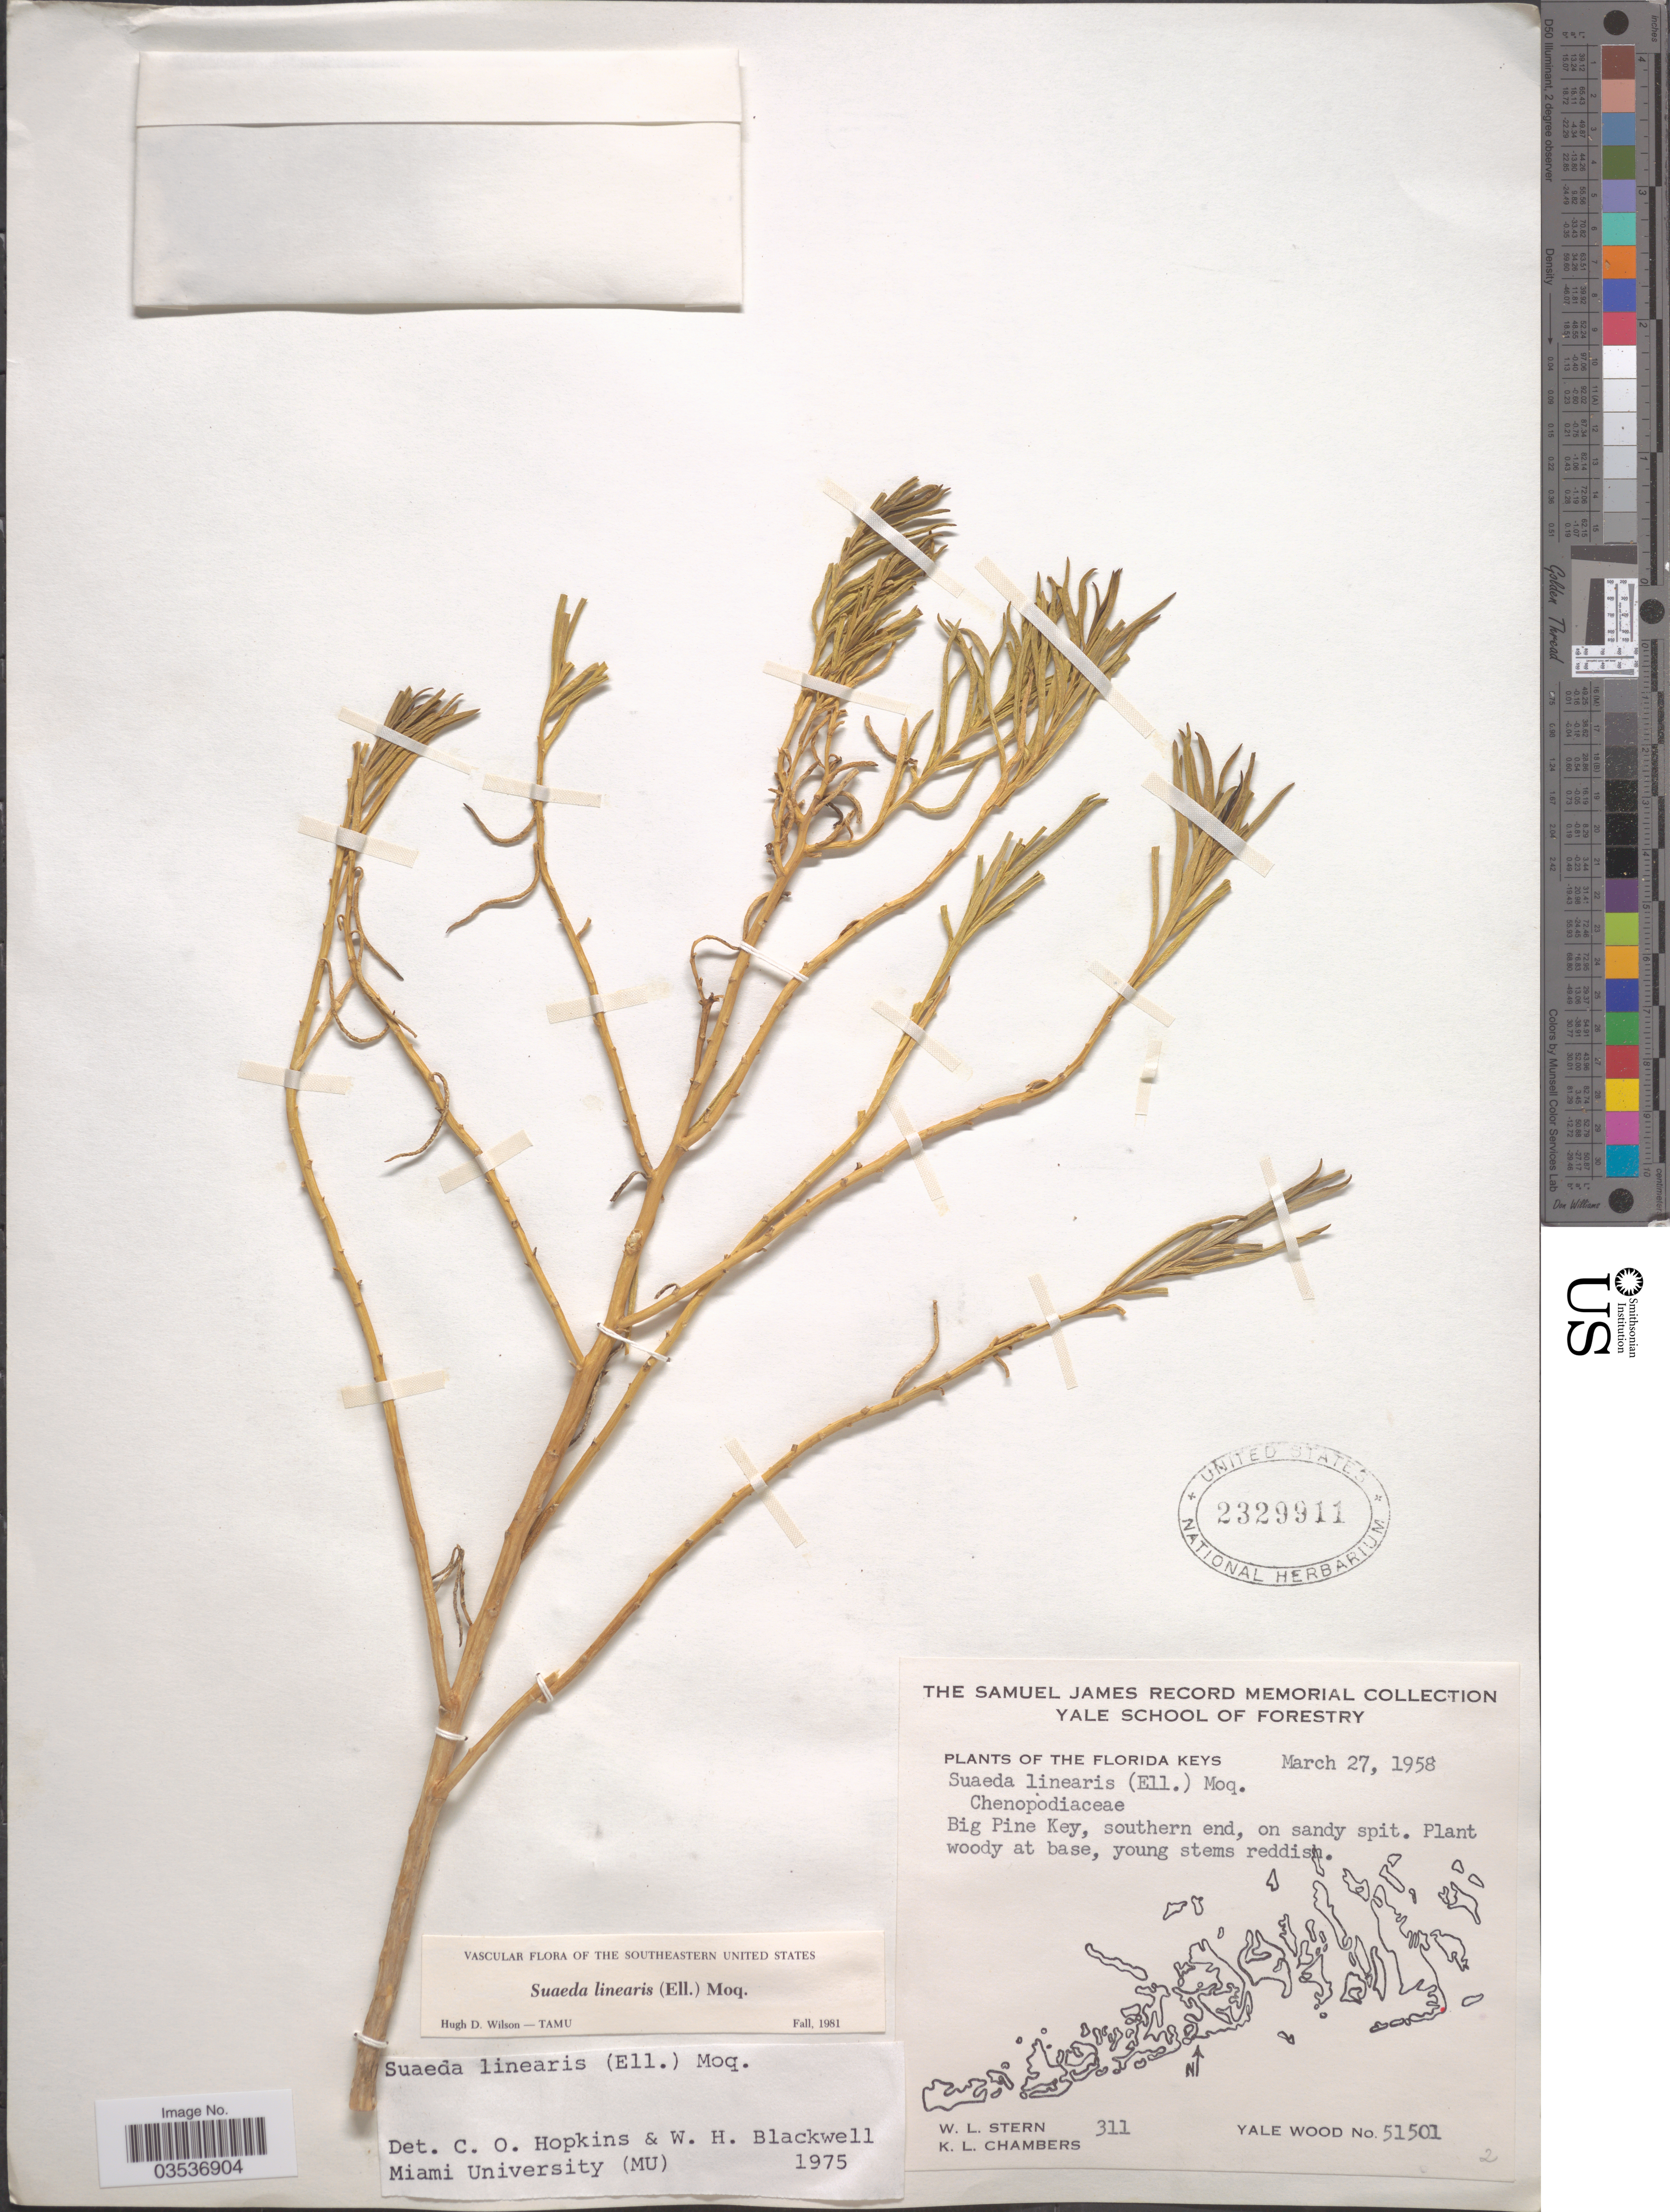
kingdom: Plantae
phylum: Tracheophyta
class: Magnoliopsida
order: Caryophyllales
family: Amaranthaceae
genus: Dondia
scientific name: Dondia linearis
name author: (Elliott) A. Heller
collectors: W. L. Stern & K. Chambers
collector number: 311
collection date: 1958-03-27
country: United States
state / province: Florida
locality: Big Pine Key, southern end.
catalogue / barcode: US 2329911